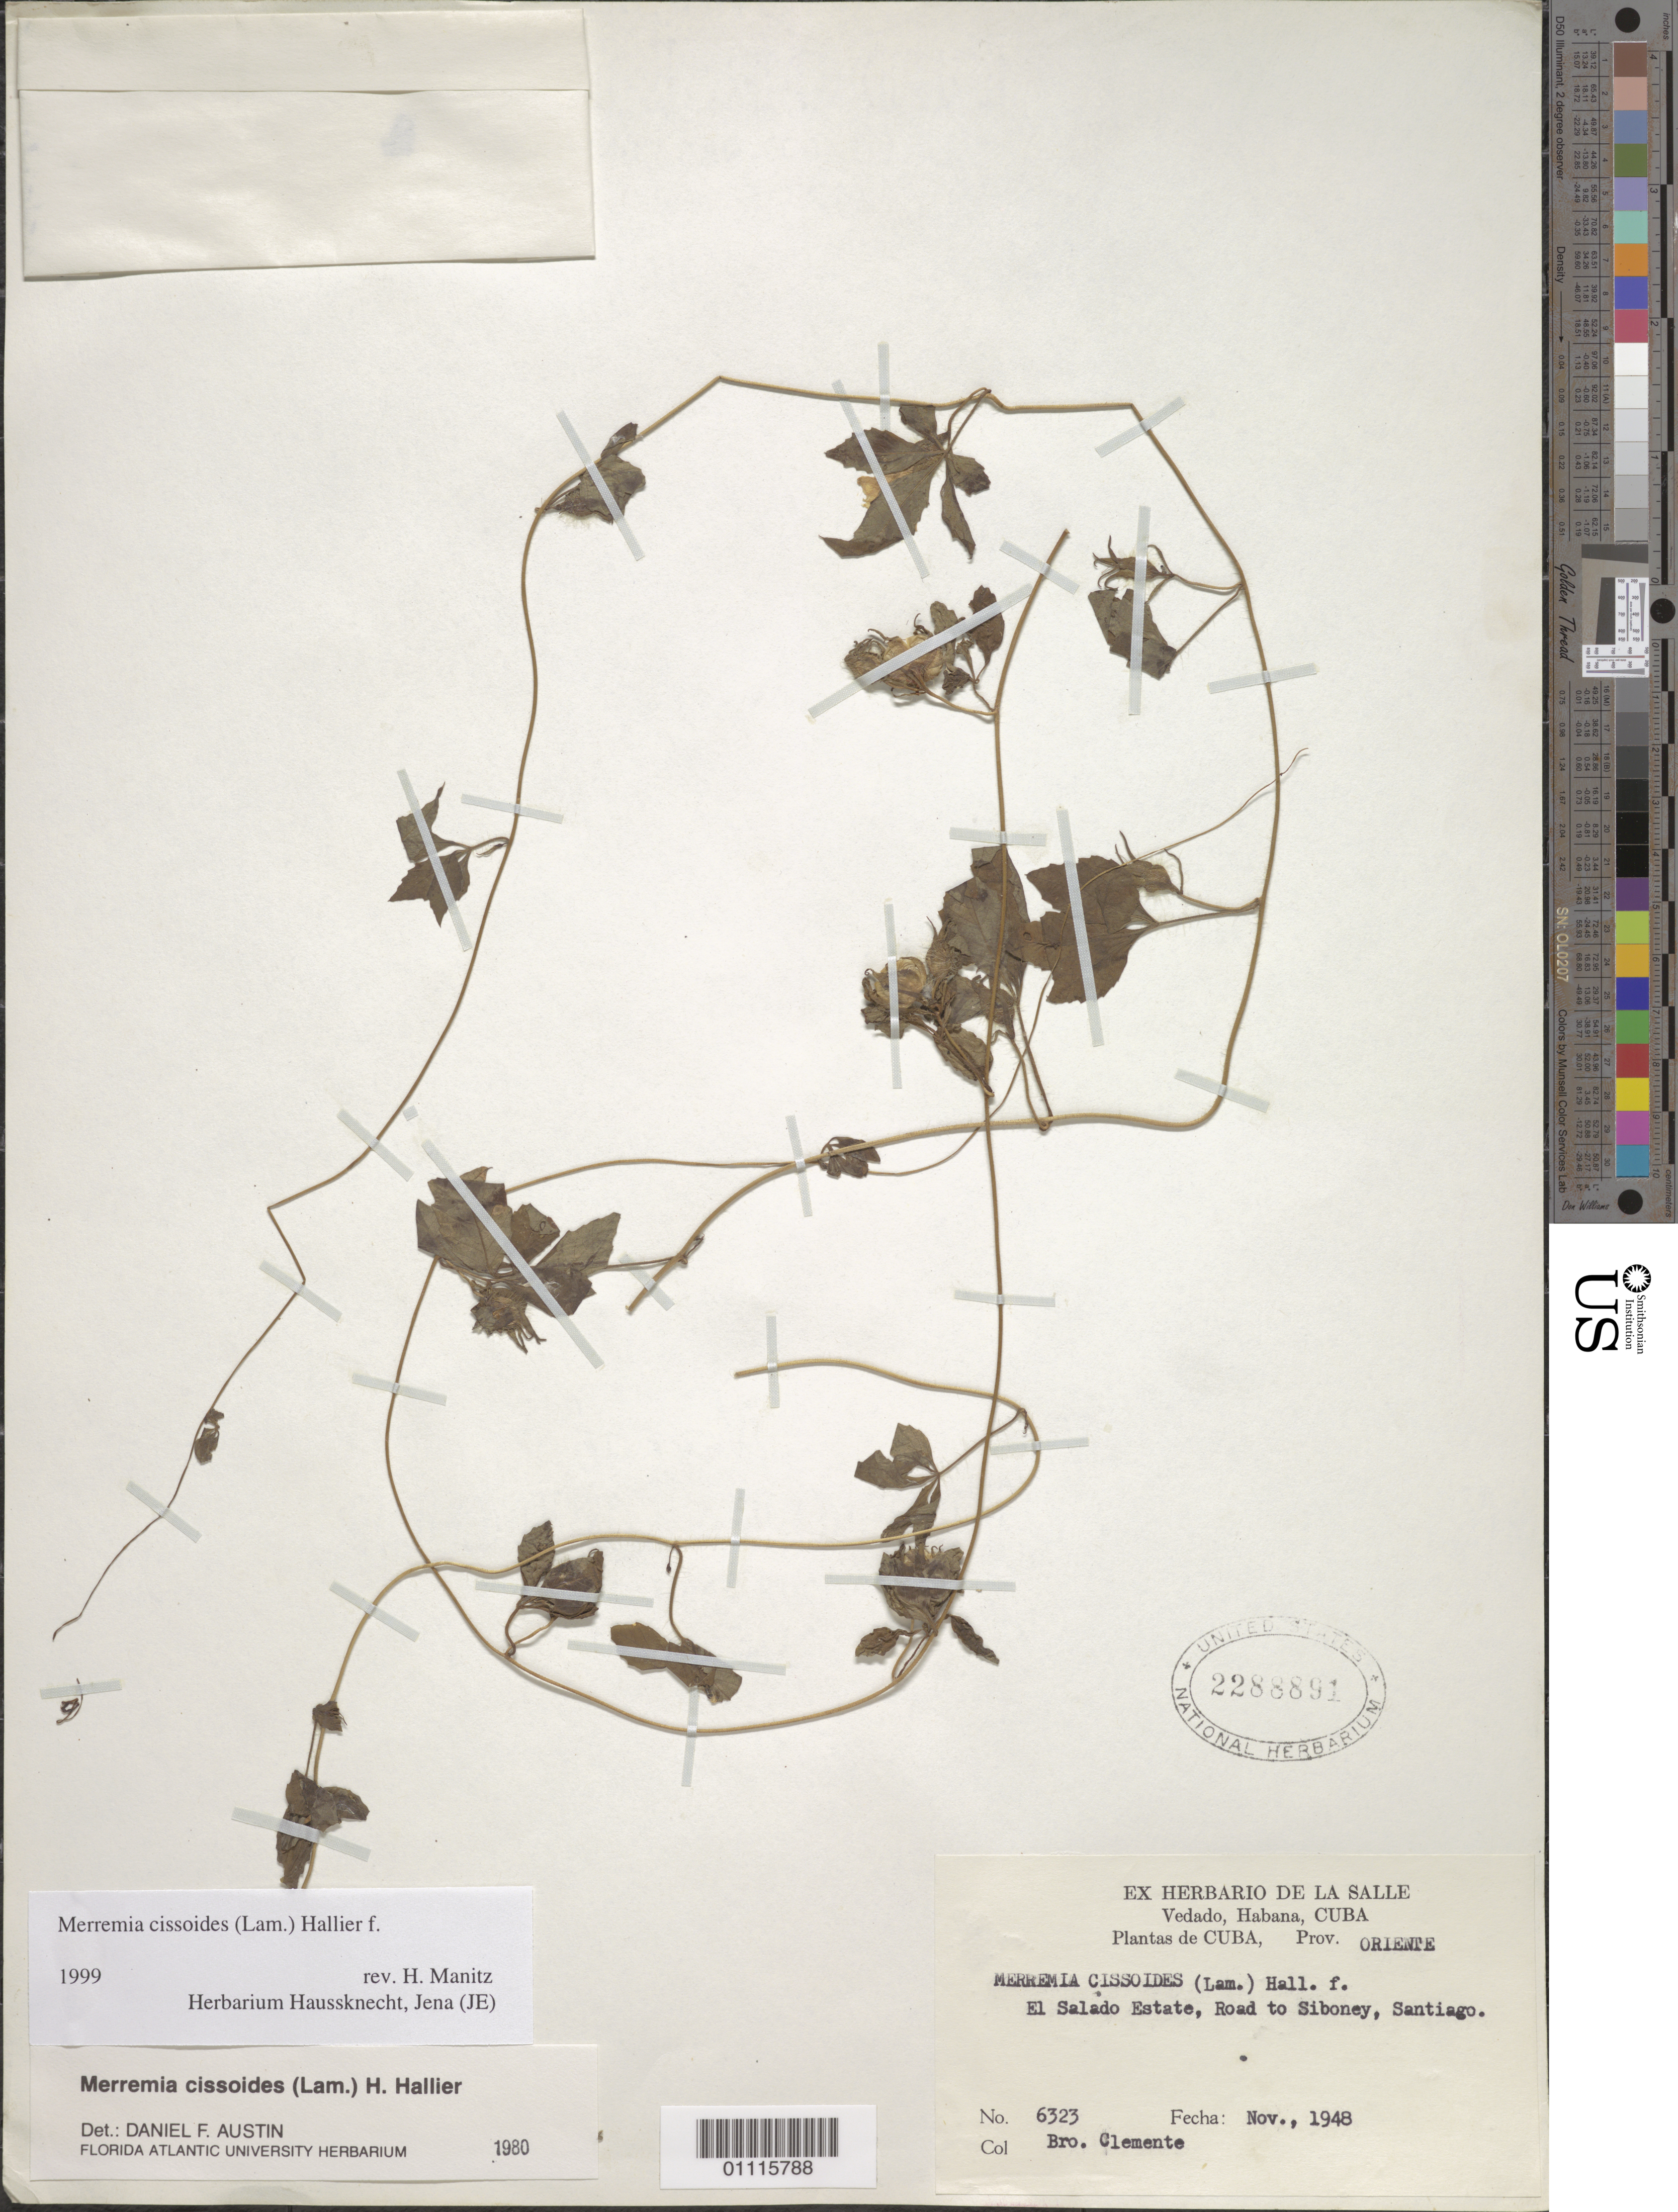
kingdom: Plantae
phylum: Tracheophyta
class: Magnoliopsida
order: Solanales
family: Convolvulaceae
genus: Distimake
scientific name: Distimake cissoides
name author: (Lam.) A. R. Simões & Staples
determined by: Strong, Mark T., (BOT), Smithsonian Institution - National Museum of Natural History (UNITED STATES)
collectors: Bro. Clemente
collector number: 6323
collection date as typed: Nov 1948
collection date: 1948-11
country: Cuba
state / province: Santiago de Cuba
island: Cuba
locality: El Salado Estate, Road to Siboney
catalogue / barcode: US 2288891